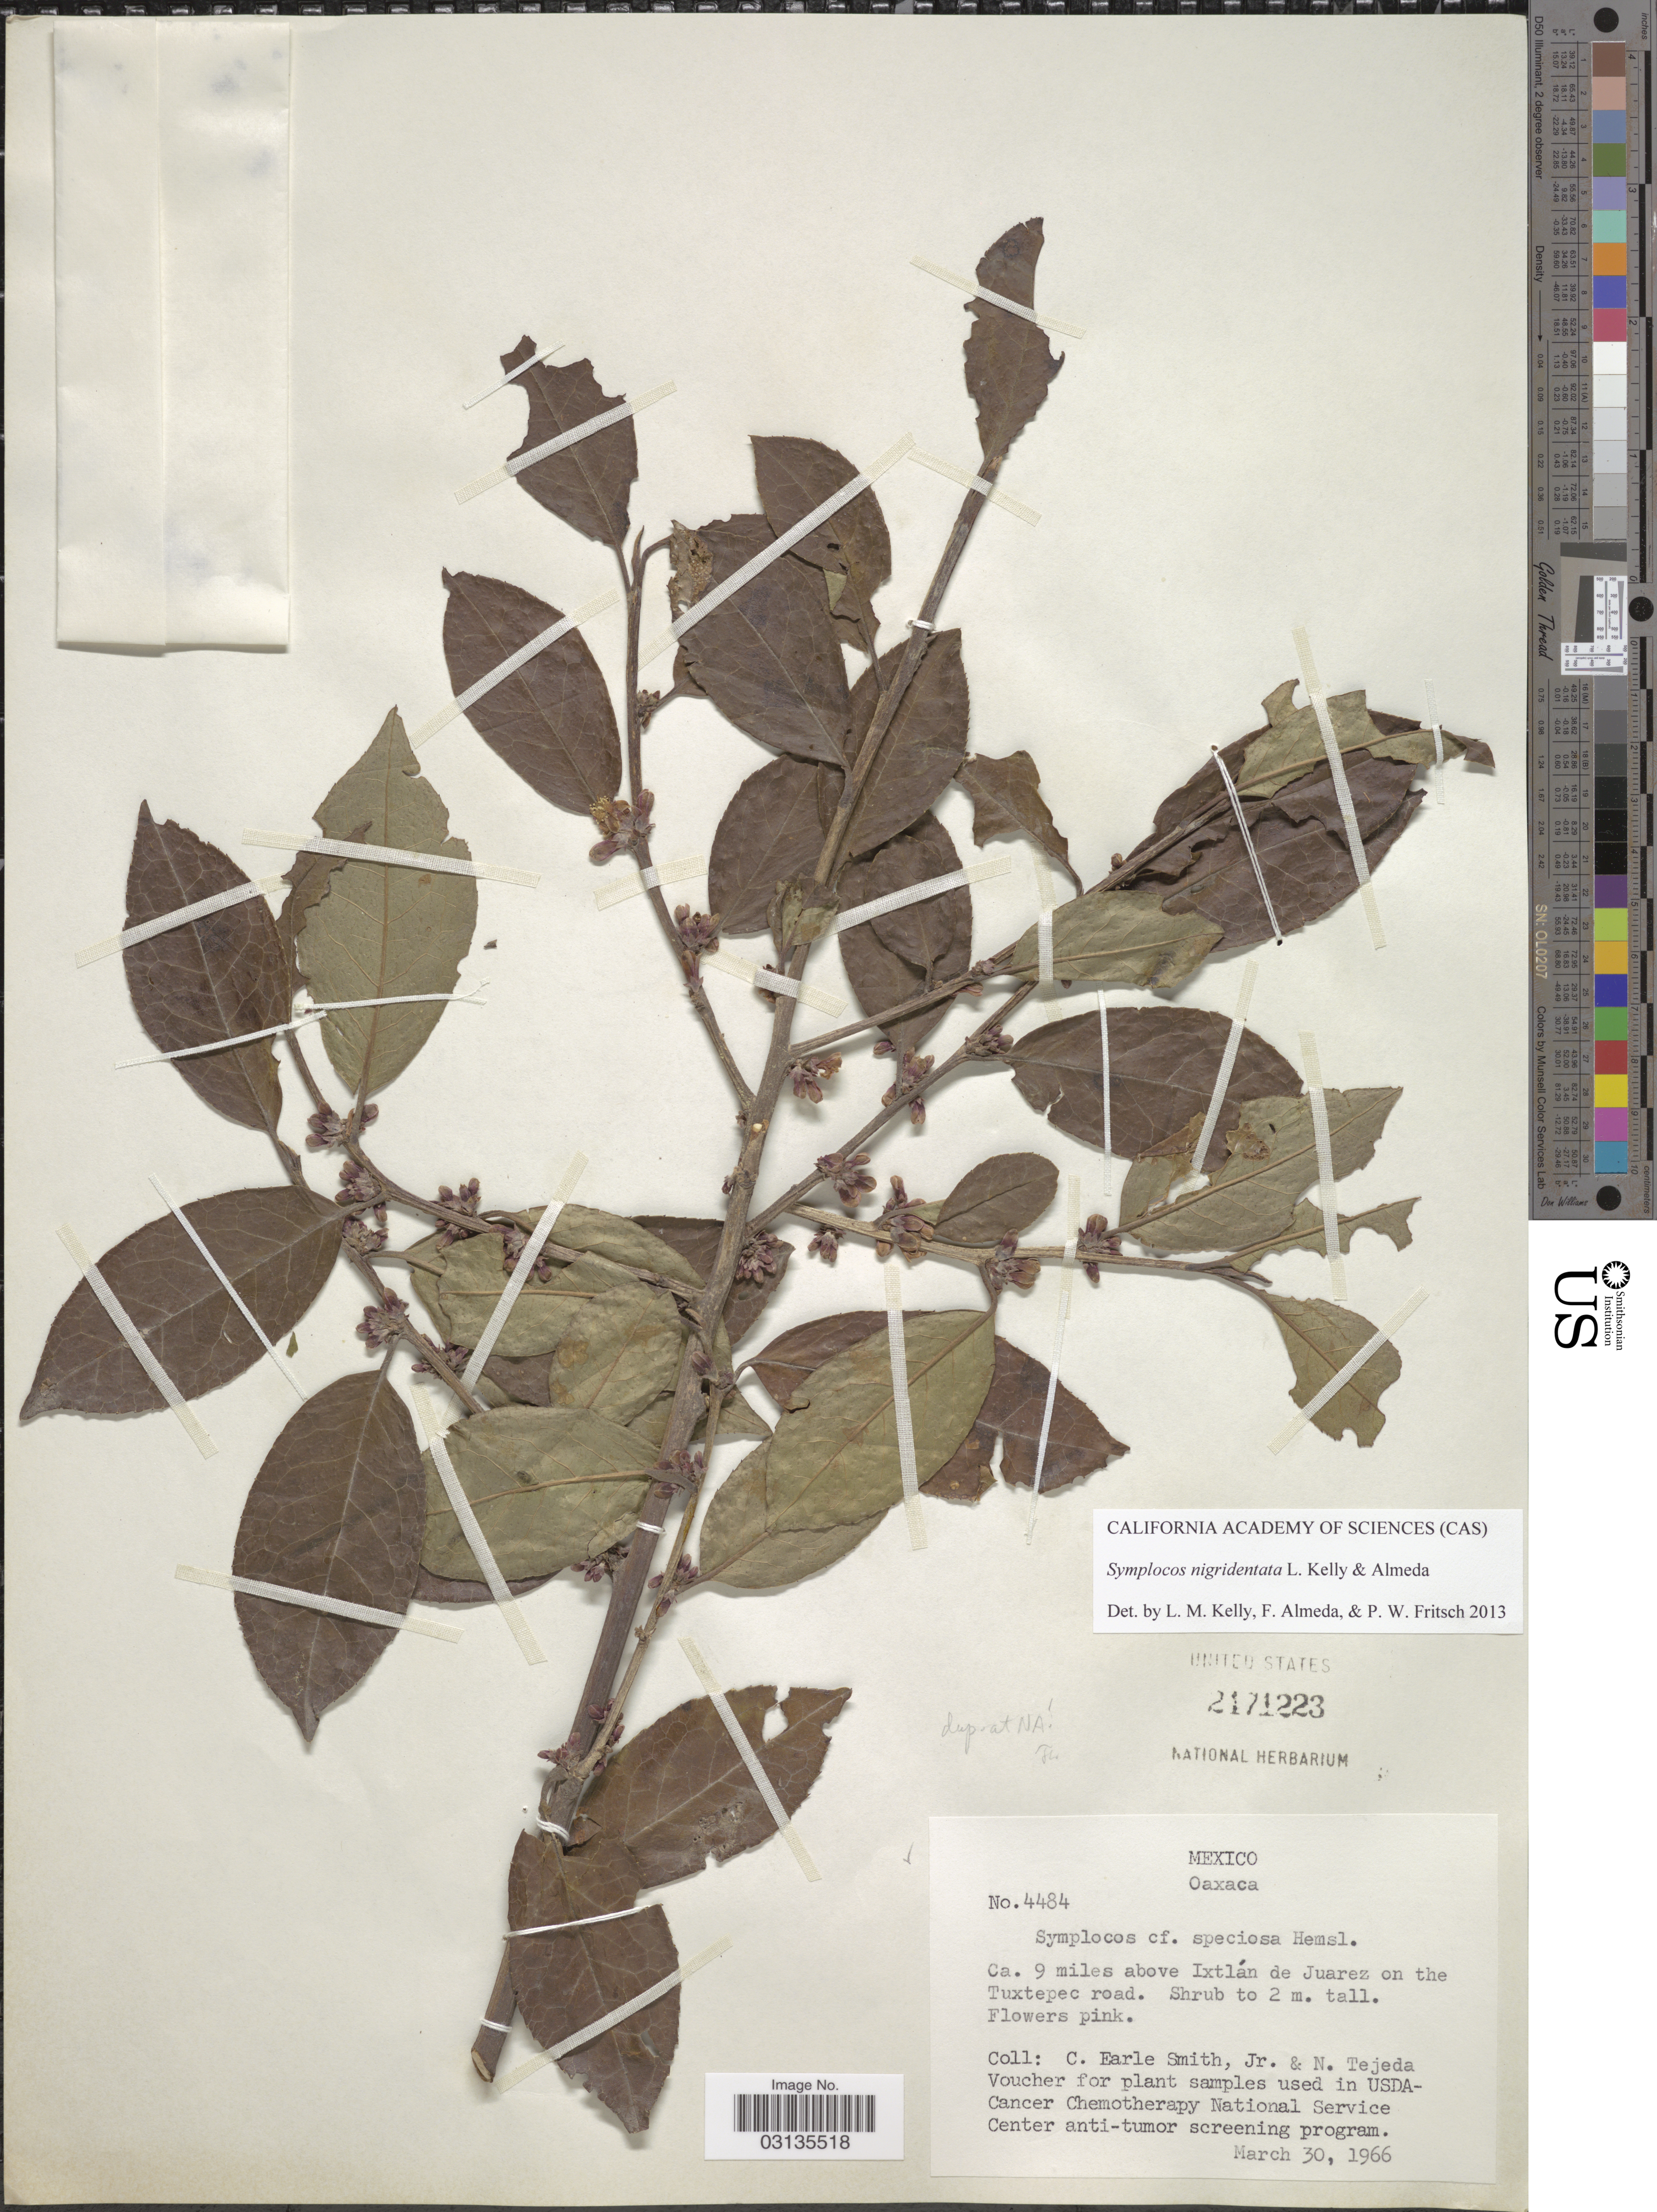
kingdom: Plantae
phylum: Tracheophyta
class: Magnoliopsida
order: Ericales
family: Symplocaceae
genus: Symplocos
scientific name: Symplocos nigridentata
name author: L.M. Kelly & Almeda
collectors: C. E. Smith Jr. & N. Tejeda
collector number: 4484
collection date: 1966-03-30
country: Mexico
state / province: Oaxaca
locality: Ca. 9 miles above Ixtlán de Juarez on the Tuxtepec road.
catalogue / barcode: US 2171223